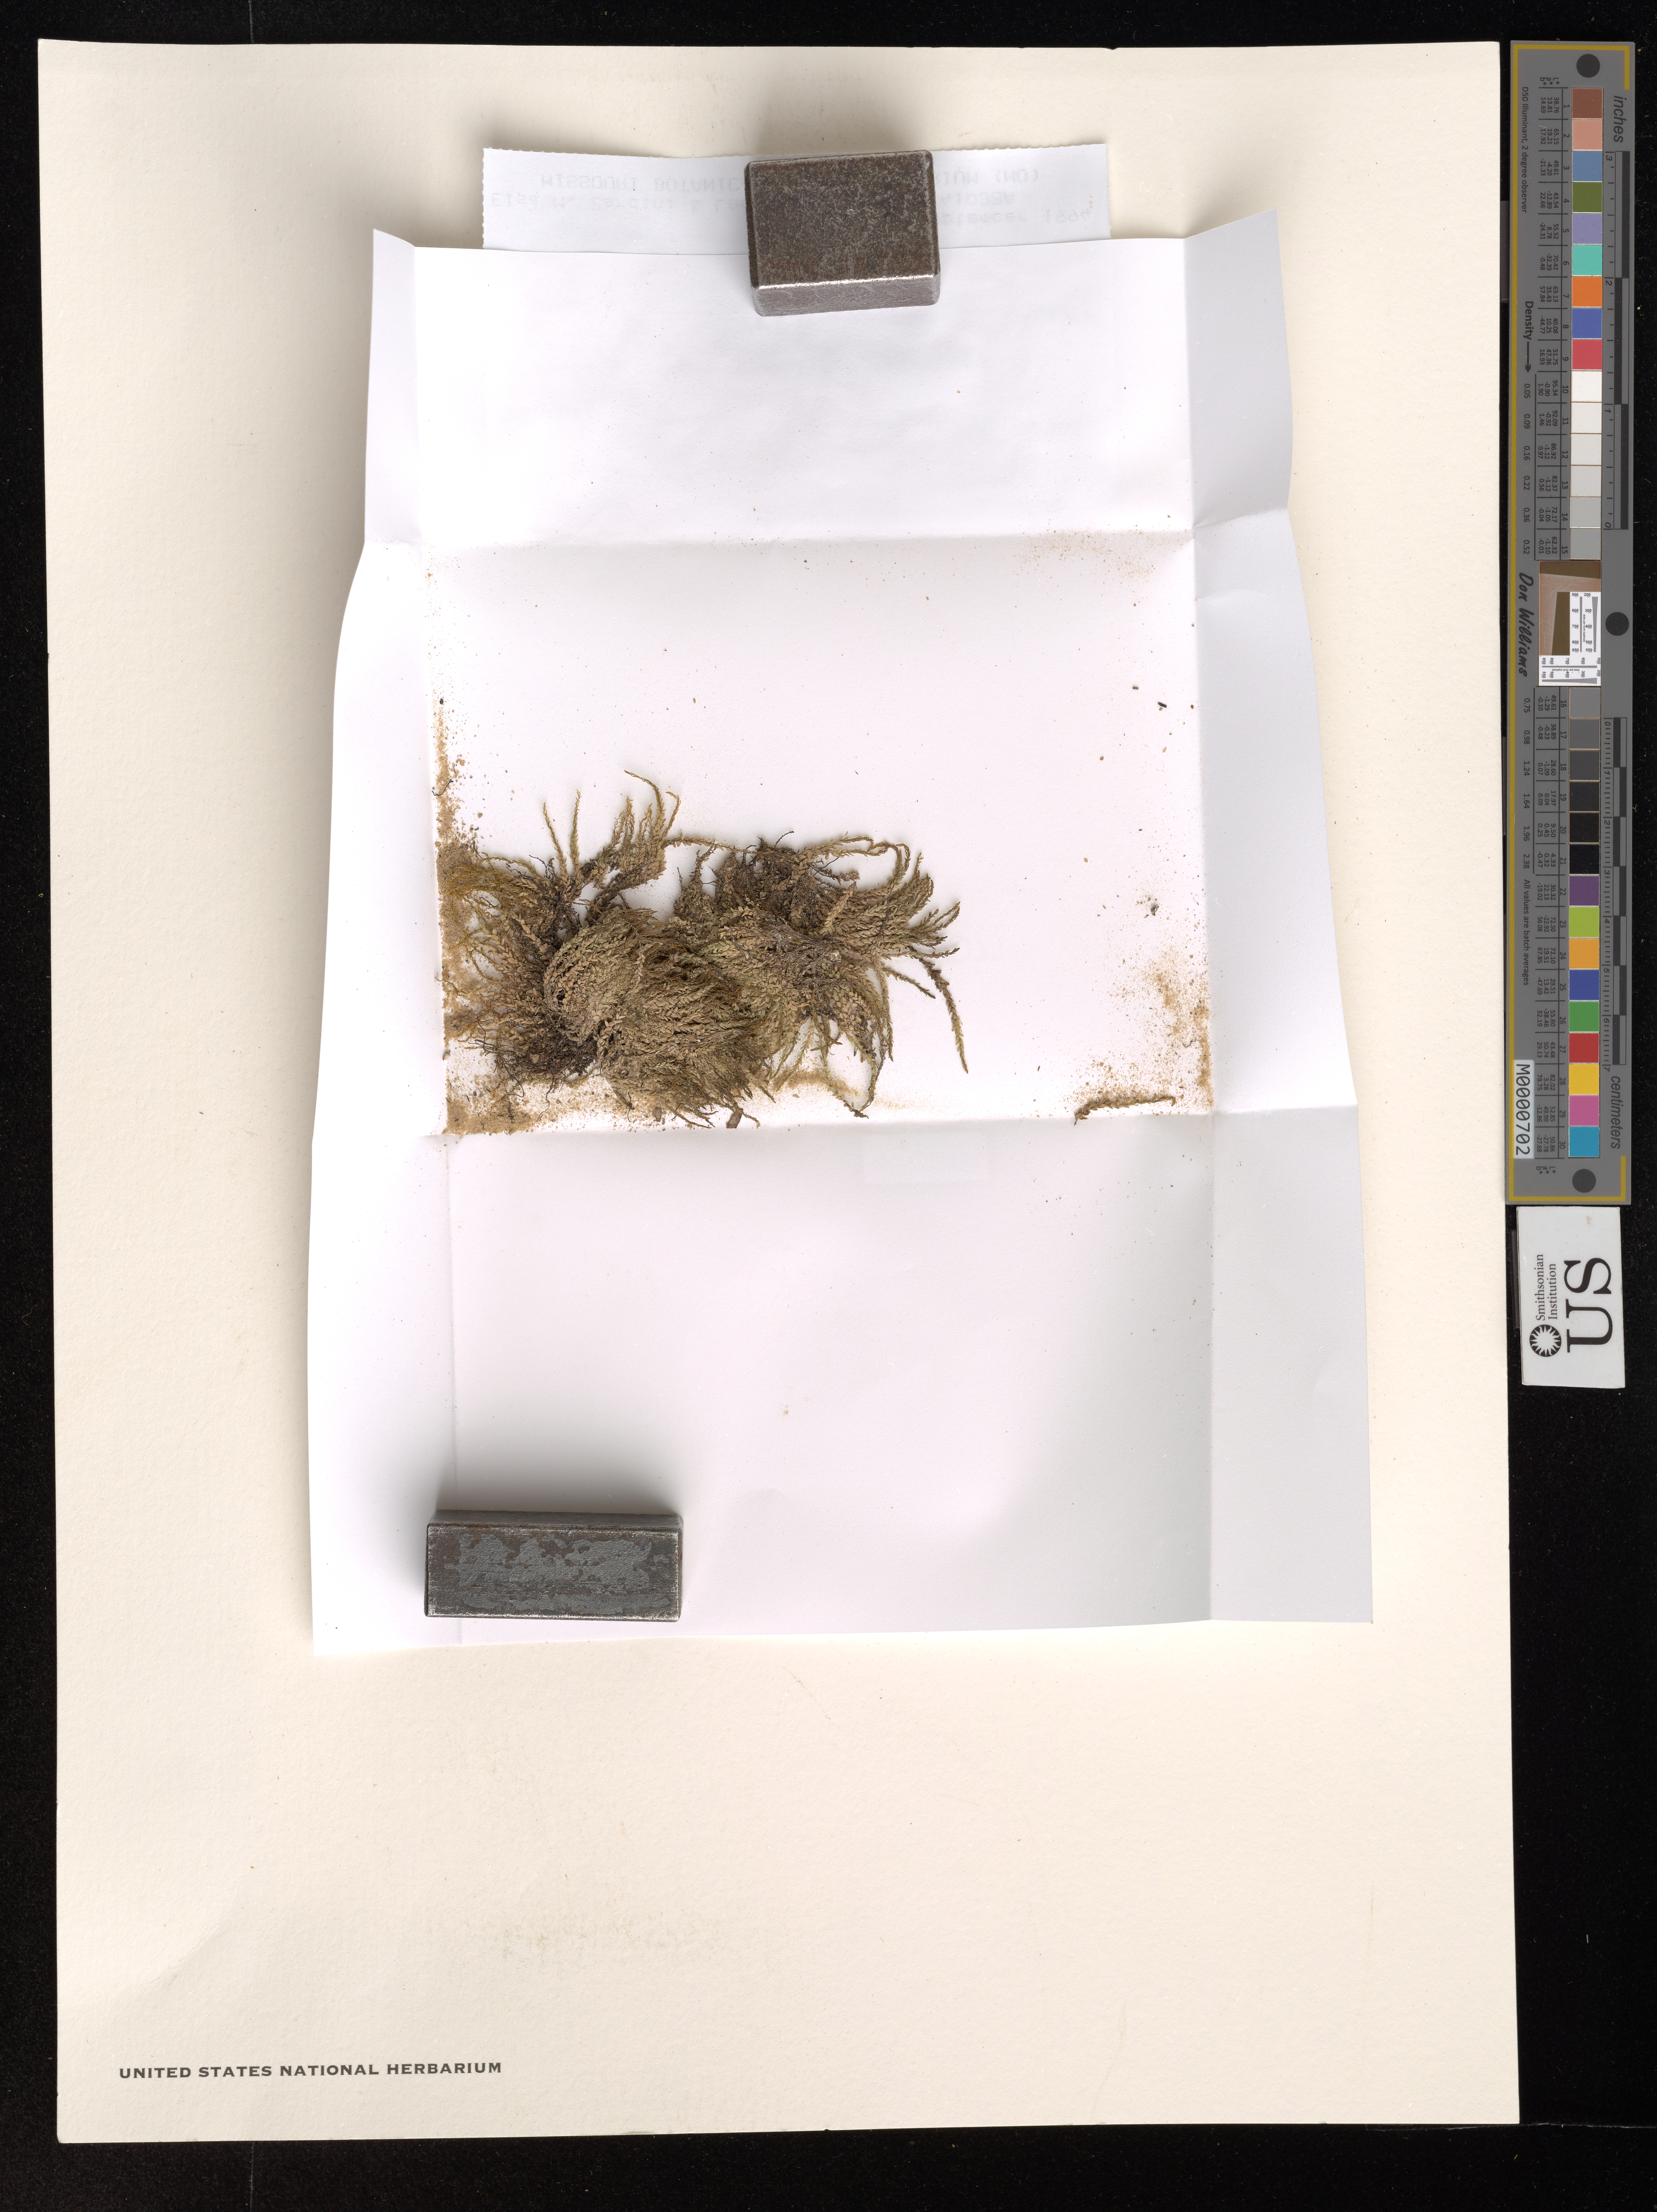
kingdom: Plantae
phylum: Bryophyta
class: Bryopsida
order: Bryales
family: Bryaceae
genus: Bryum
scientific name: Bryum limbatum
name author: Müll. Hal.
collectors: E. Zardini & L. Guerrero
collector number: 41032A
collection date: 1994-09-15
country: Paraguay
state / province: Concepcion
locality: Estancia San Antonio. Arroyo Tagatiyá-Guazú.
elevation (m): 240